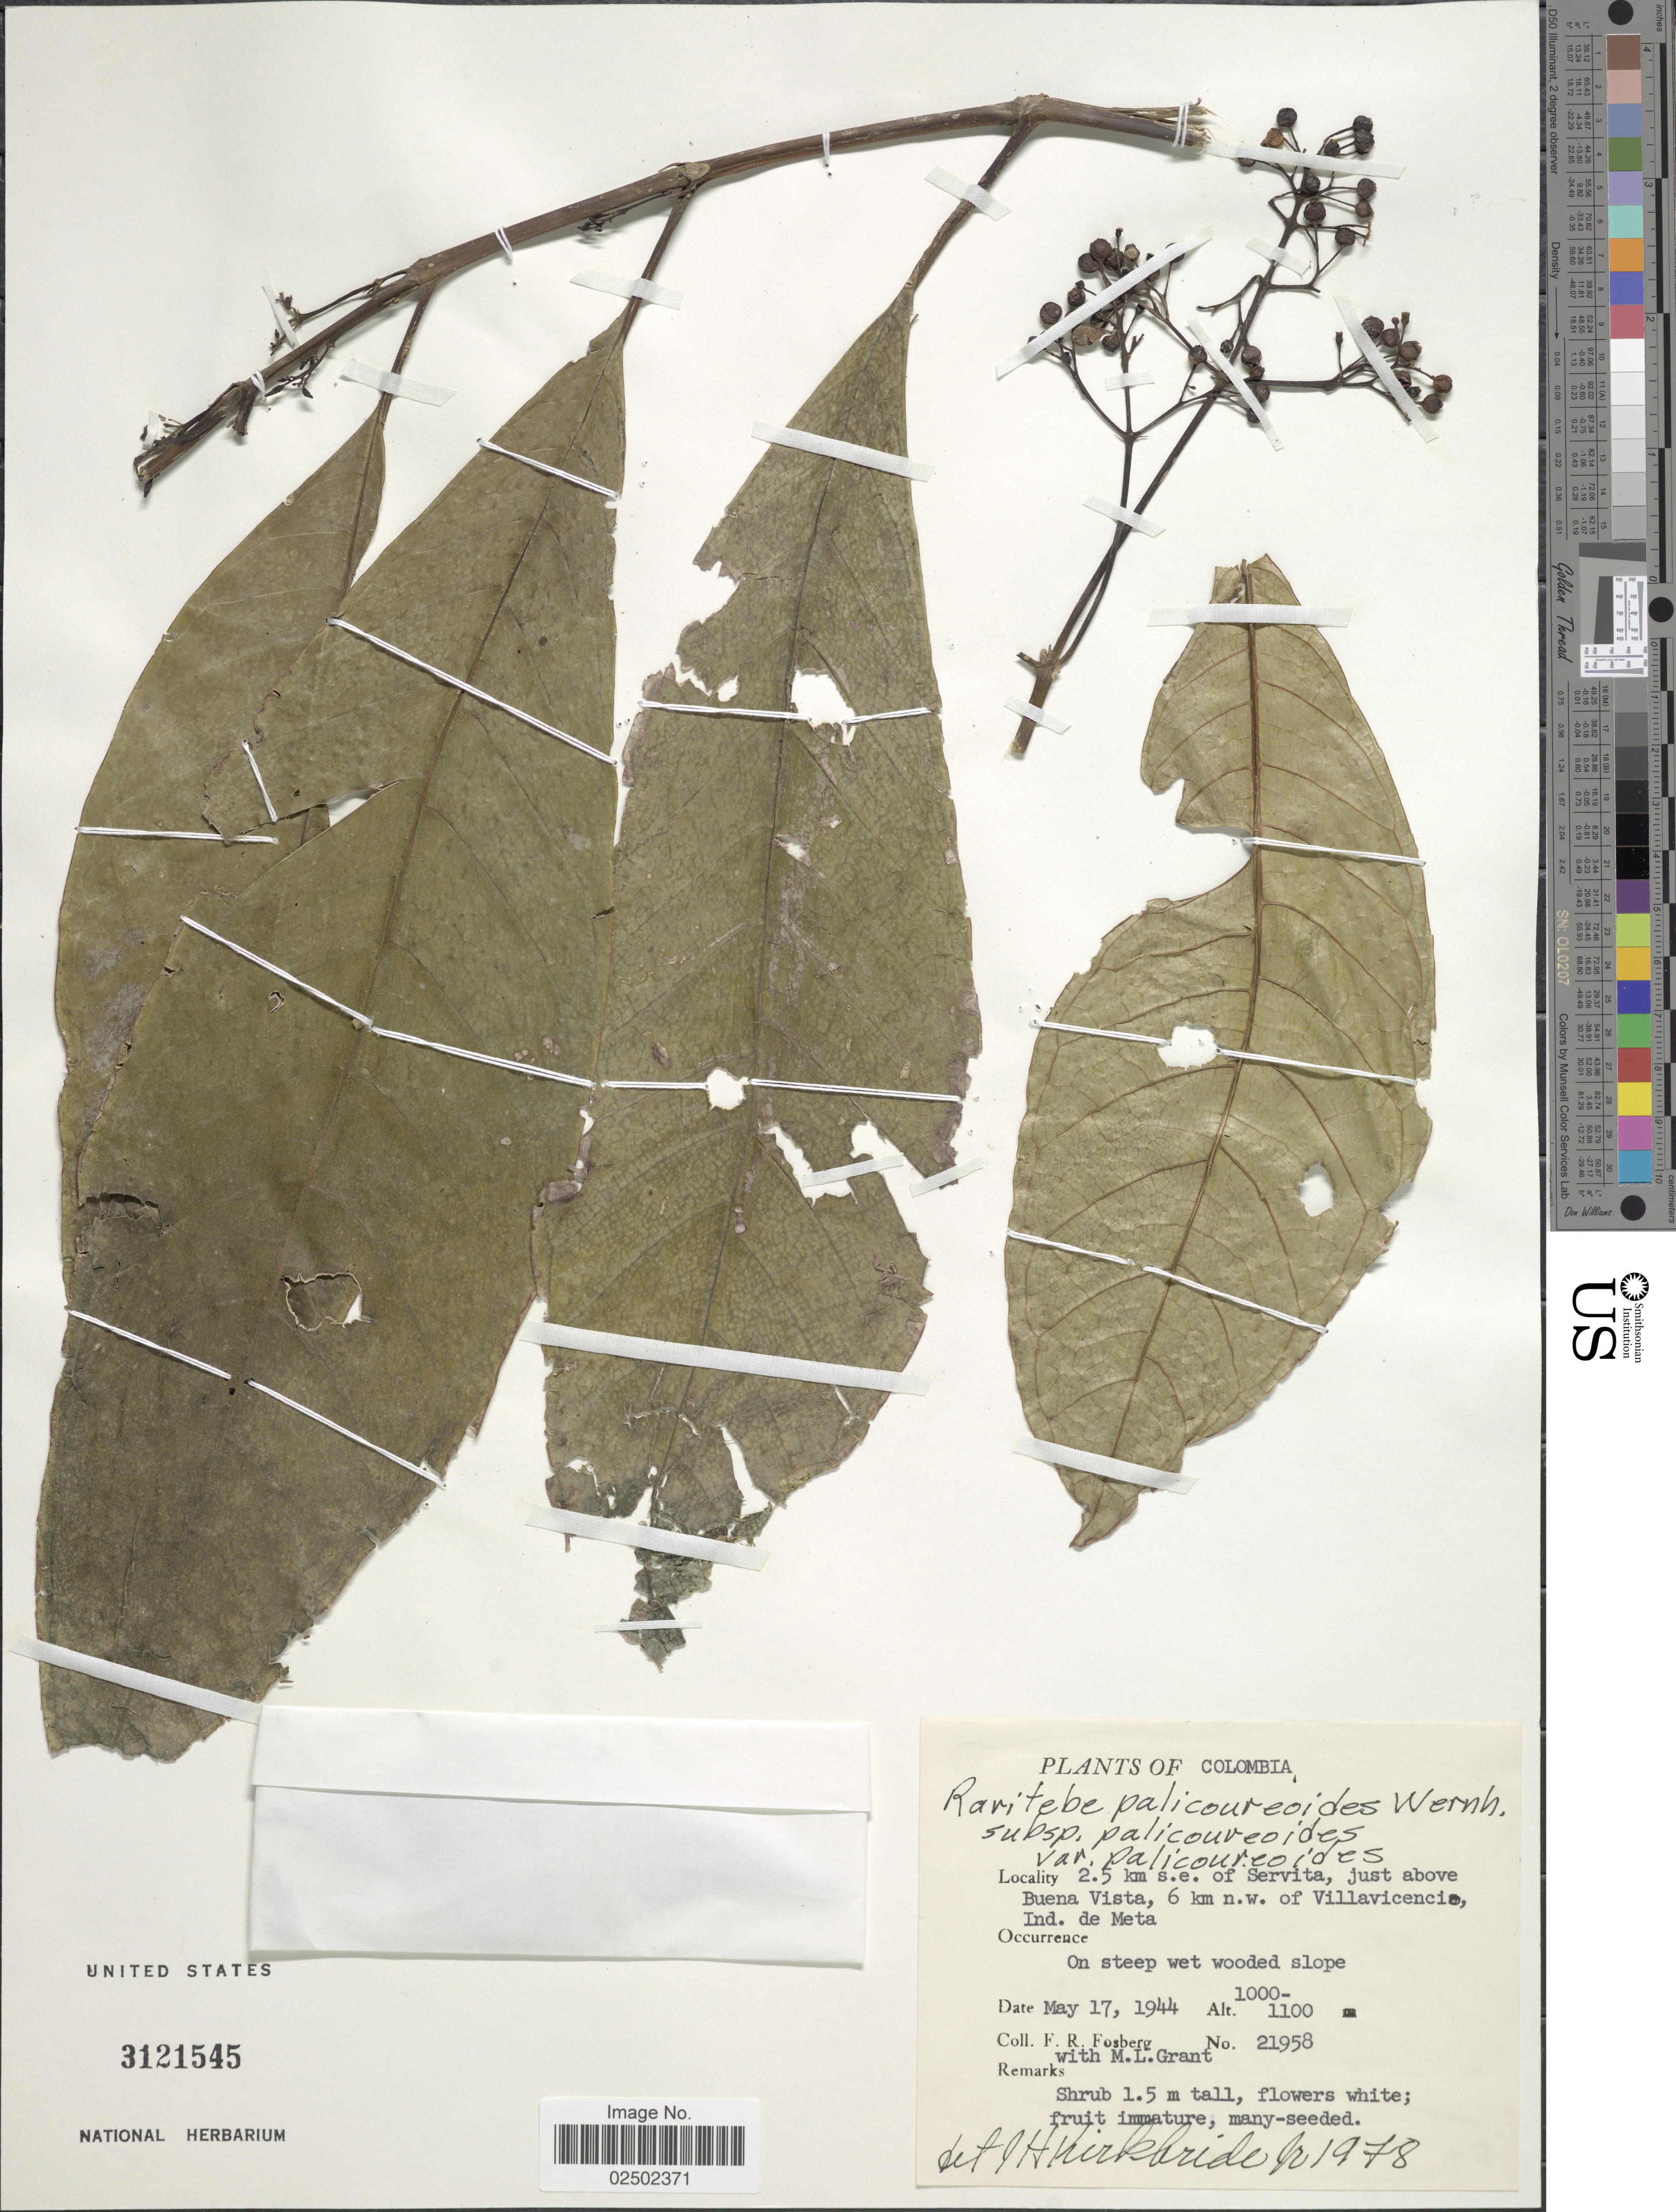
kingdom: Plantae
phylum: Tracheophyta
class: Magnoliopsida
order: Gentianales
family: Rubiaceae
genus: Raritebe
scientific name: Raritebe palicoureoides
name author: Wernham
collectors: F. R. Fosberg & M. L. Grant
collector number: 21958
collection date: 1944-05-17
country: Colombia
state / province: Meta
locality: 2.5 km. s. e. of Servita, just above Buena Vista, 6 km n.w. of Villavicencio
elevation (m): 1000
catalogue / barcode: US 3121545